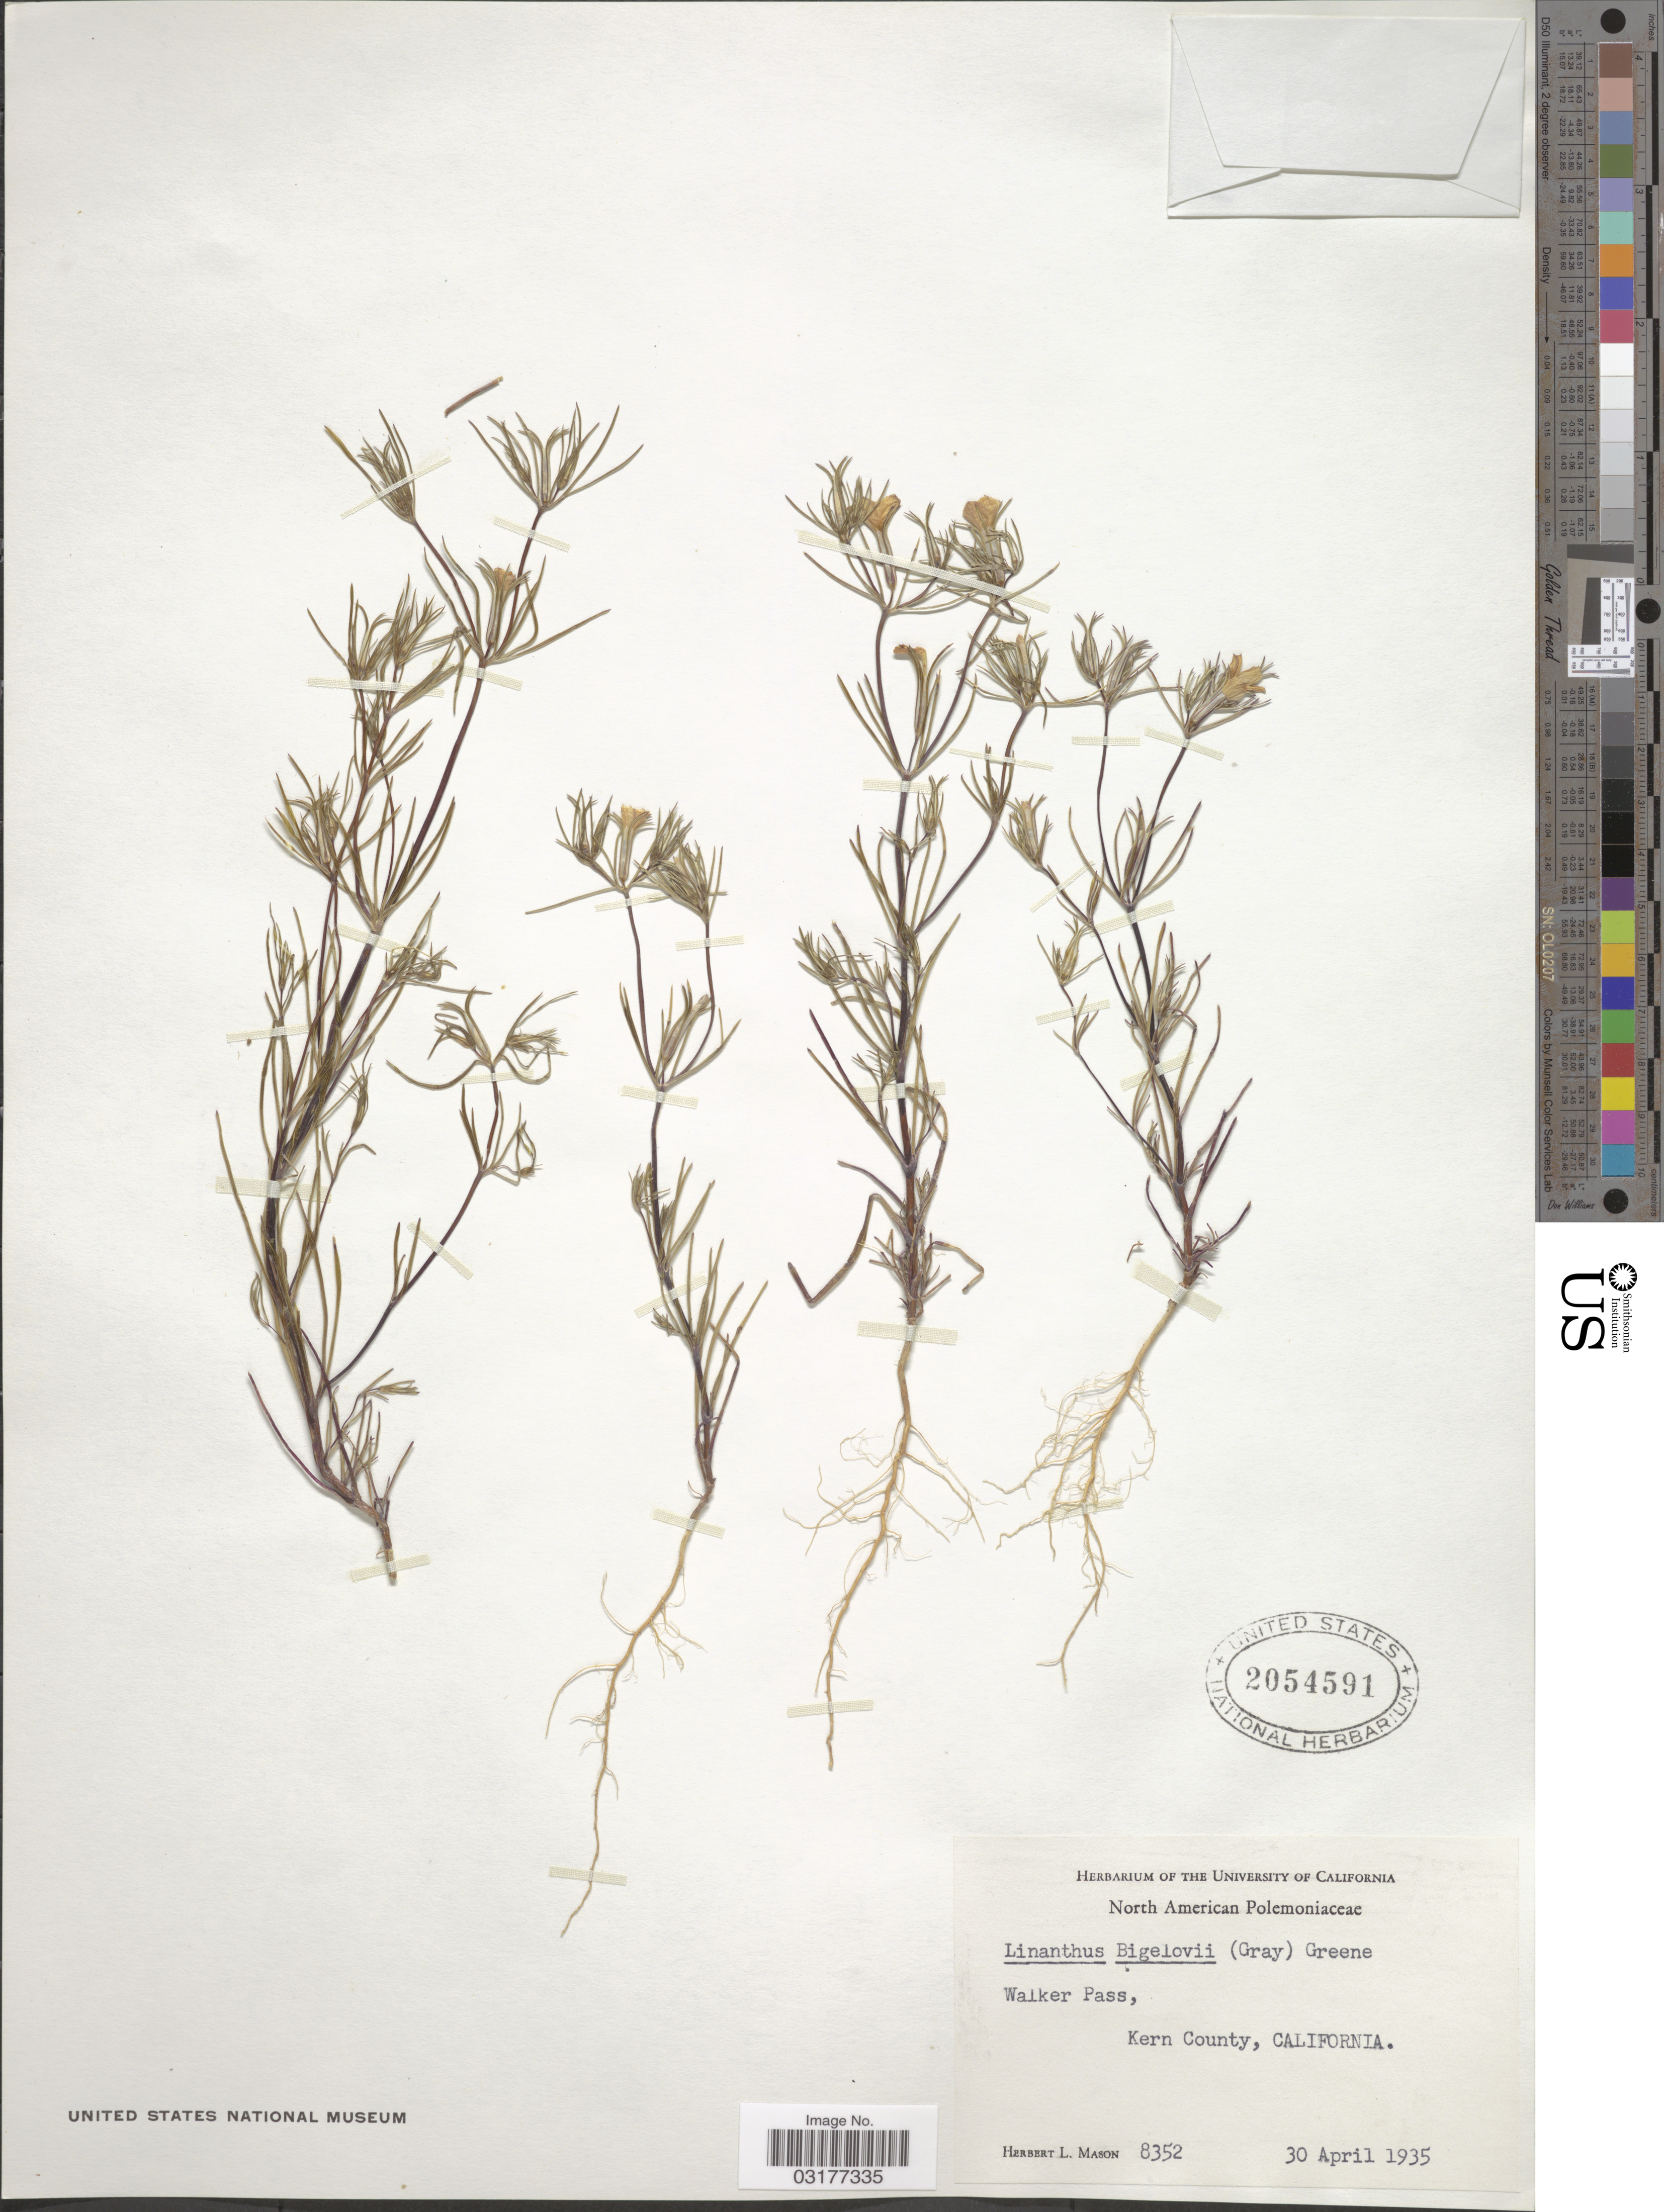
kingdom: Plantae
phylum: Tracheophyta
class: Magnoliopsida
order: Ericales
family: Polemoniaceae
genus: Linanthus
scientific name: Linanthus bigelovii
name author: (A. Gray) Greene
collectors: H. L. Mason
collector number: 8352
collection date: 1935-04-30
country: United States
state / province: California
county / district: Kern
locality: Walker Pass, Kern County.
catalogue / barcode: US 2054591